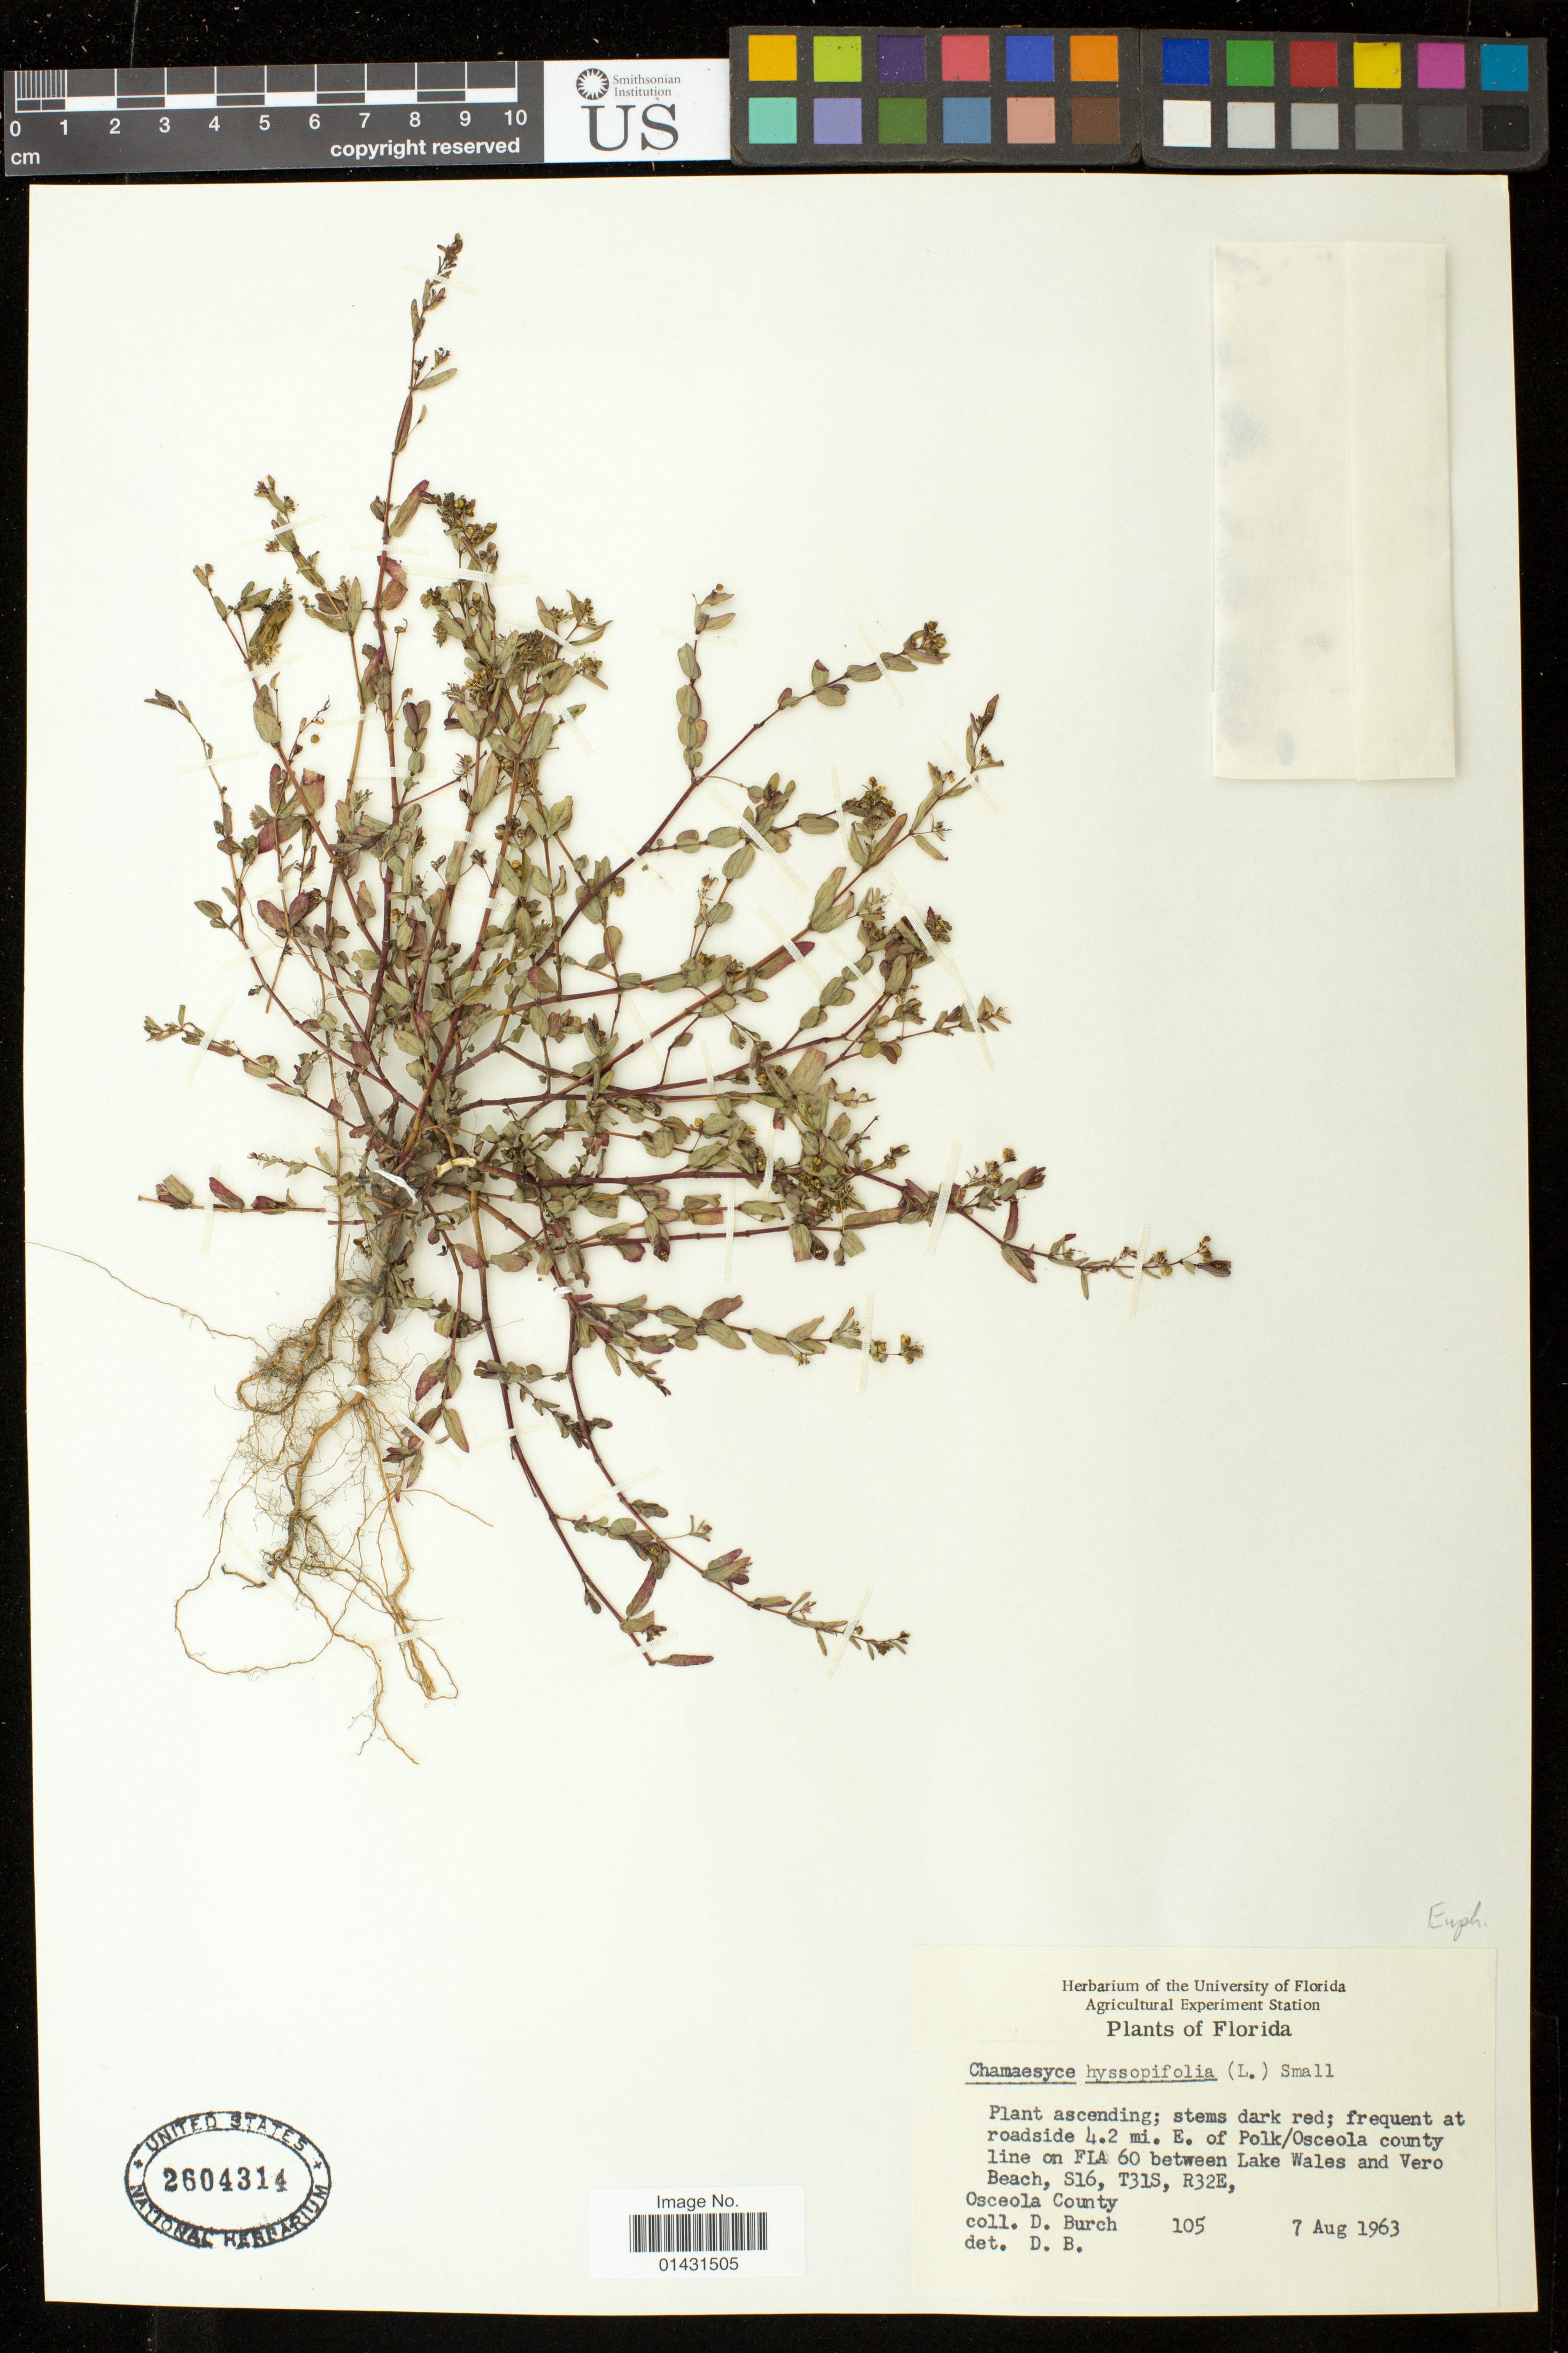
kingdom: Plantae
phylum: Tracheophyta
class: Magnoliopsida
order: Malpighiales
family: Euphorbiaceae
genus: Euphorbia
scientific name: Euphorbia hyssopifolia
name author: L.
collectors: D. Burch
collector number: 105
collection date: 1963-08-07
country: United States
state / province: Florida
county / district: Osceola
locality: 4.2 mi. E. of Polk/Osceola county line on FLA 60 between Lake Wales and Vero Beach, S16, T31S, R32E.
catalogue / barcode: US 2604314